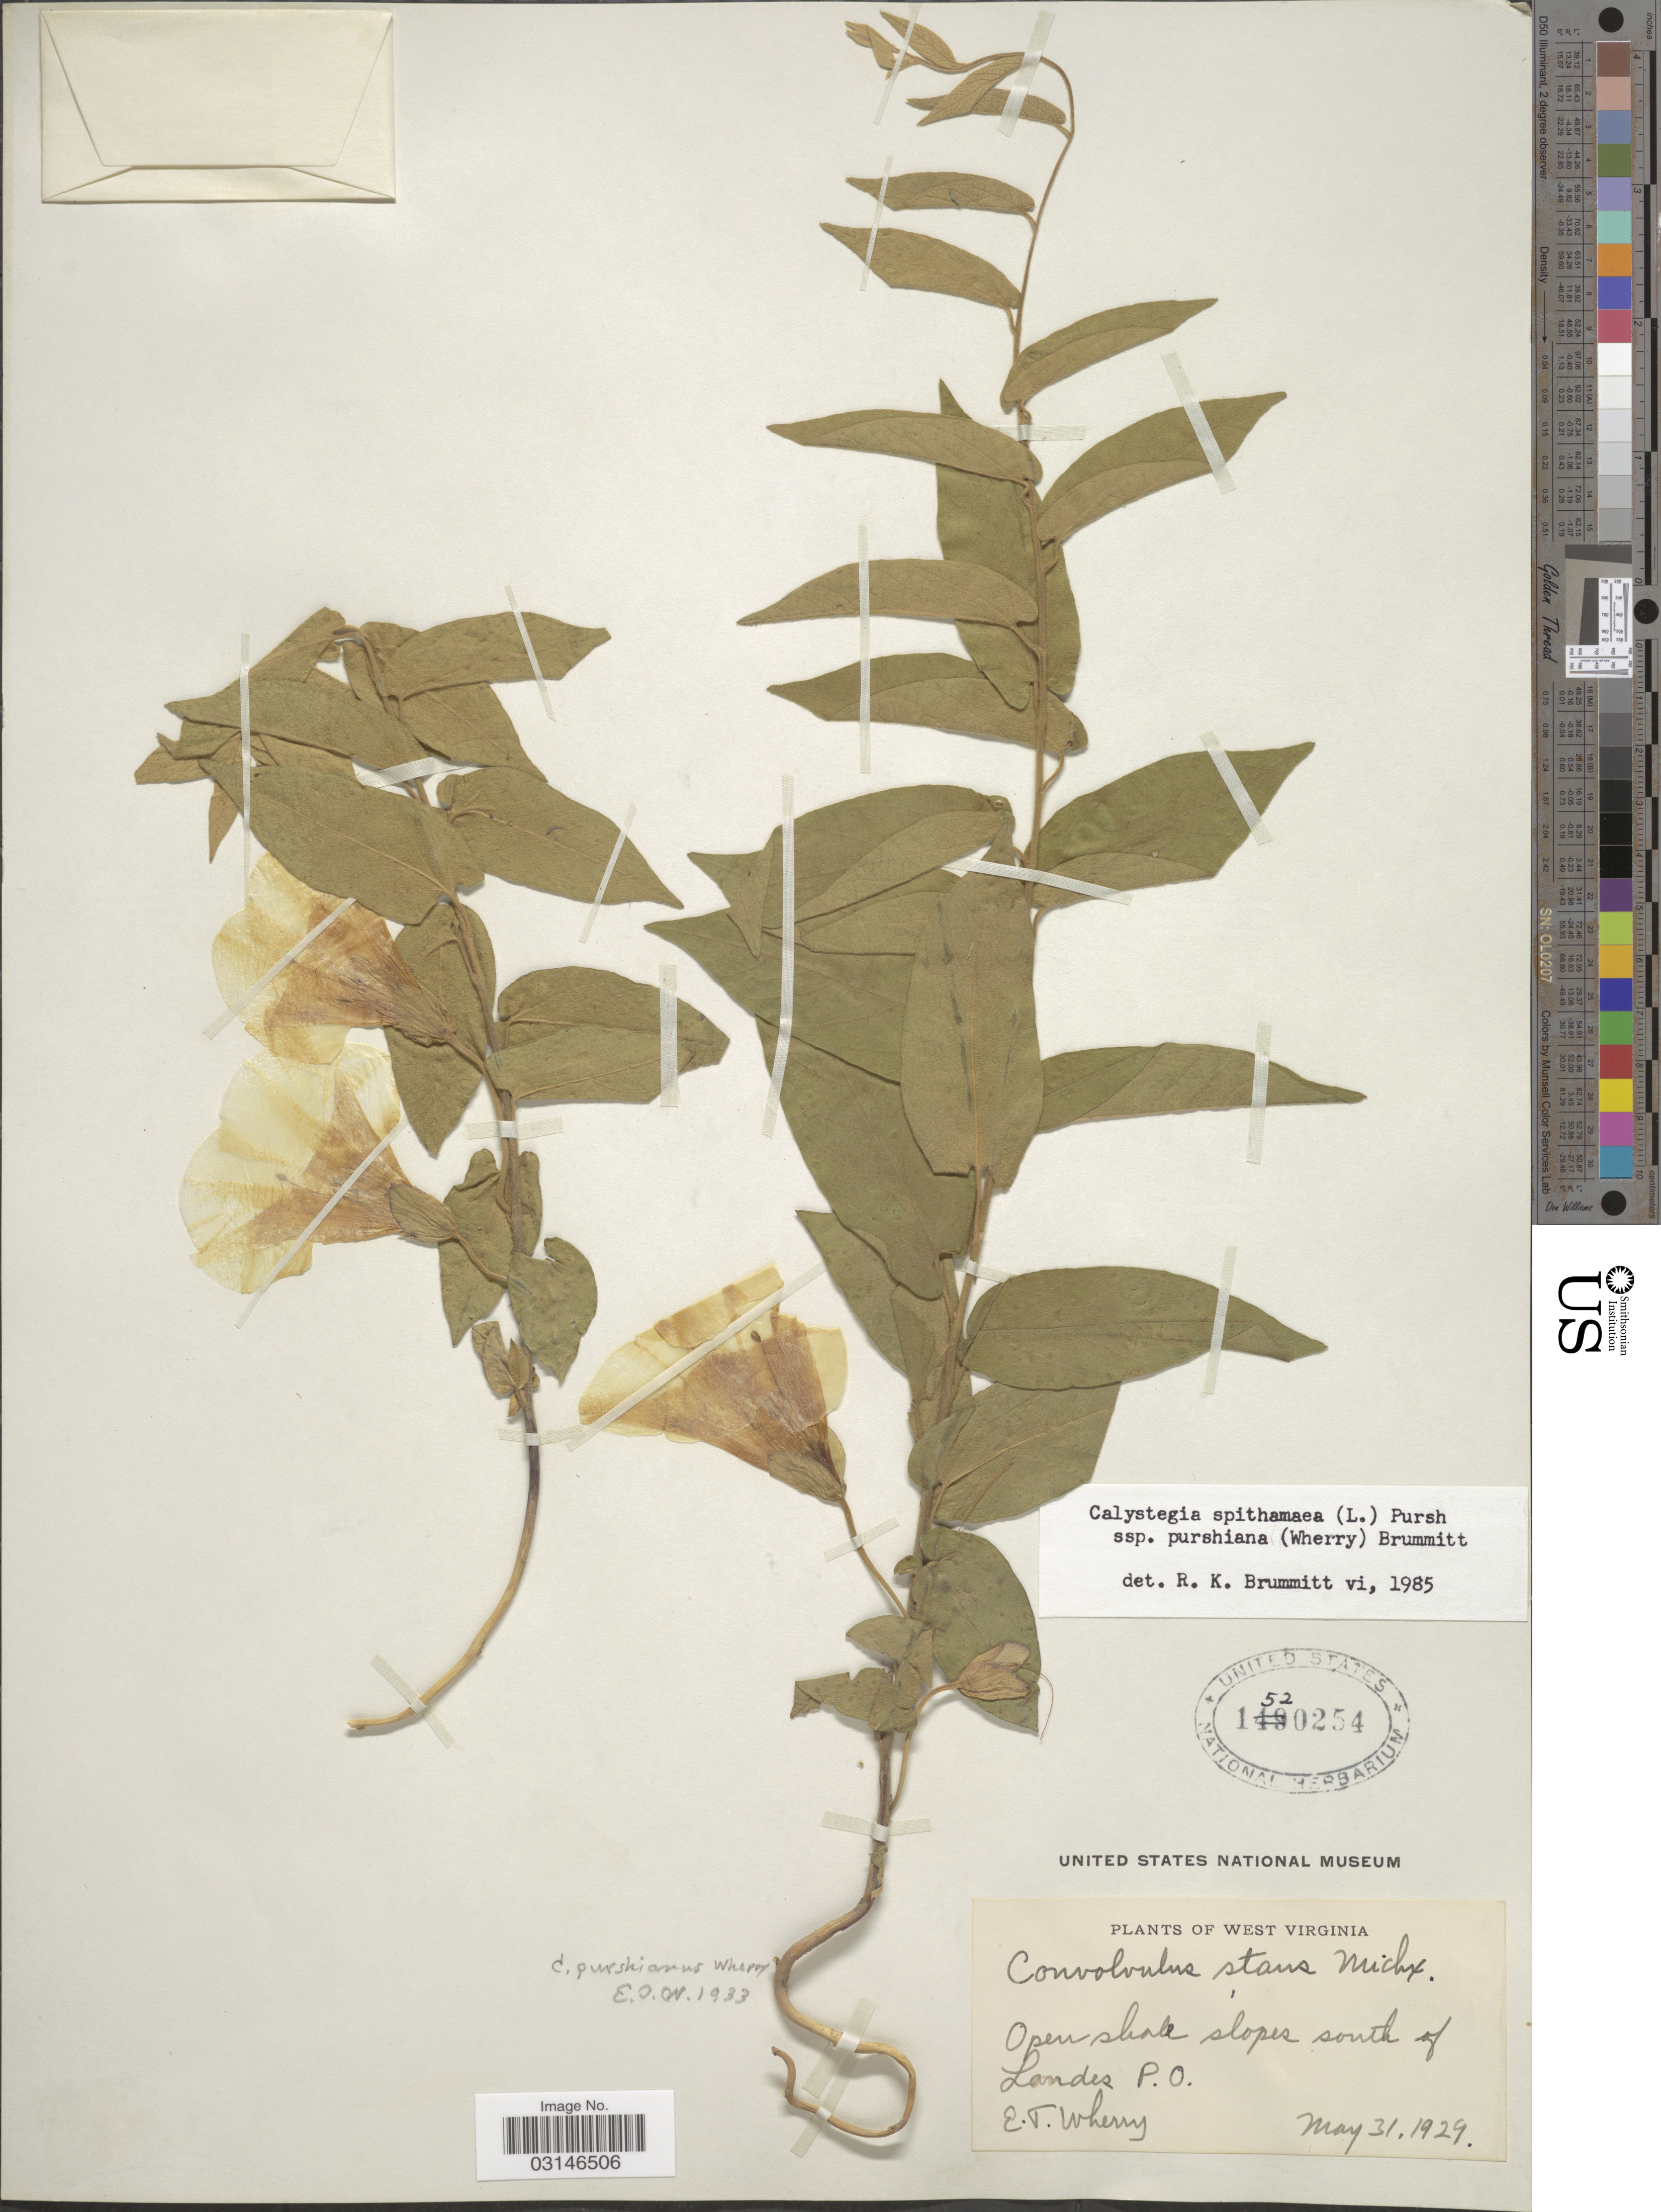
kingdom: Plantae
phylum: Tracheophyta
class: Magnoliopsida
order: Solanales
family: Convolvulaceae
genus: Calystegia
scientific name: Calystegia spithamaea subsp. purshiana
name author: (Wherry) Brummitt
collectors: E. T. Wherry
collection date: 1929-05-31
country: United States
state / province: West Virginia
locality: Open shale slopes south of Landes, P.O.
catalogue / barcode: US 1520254